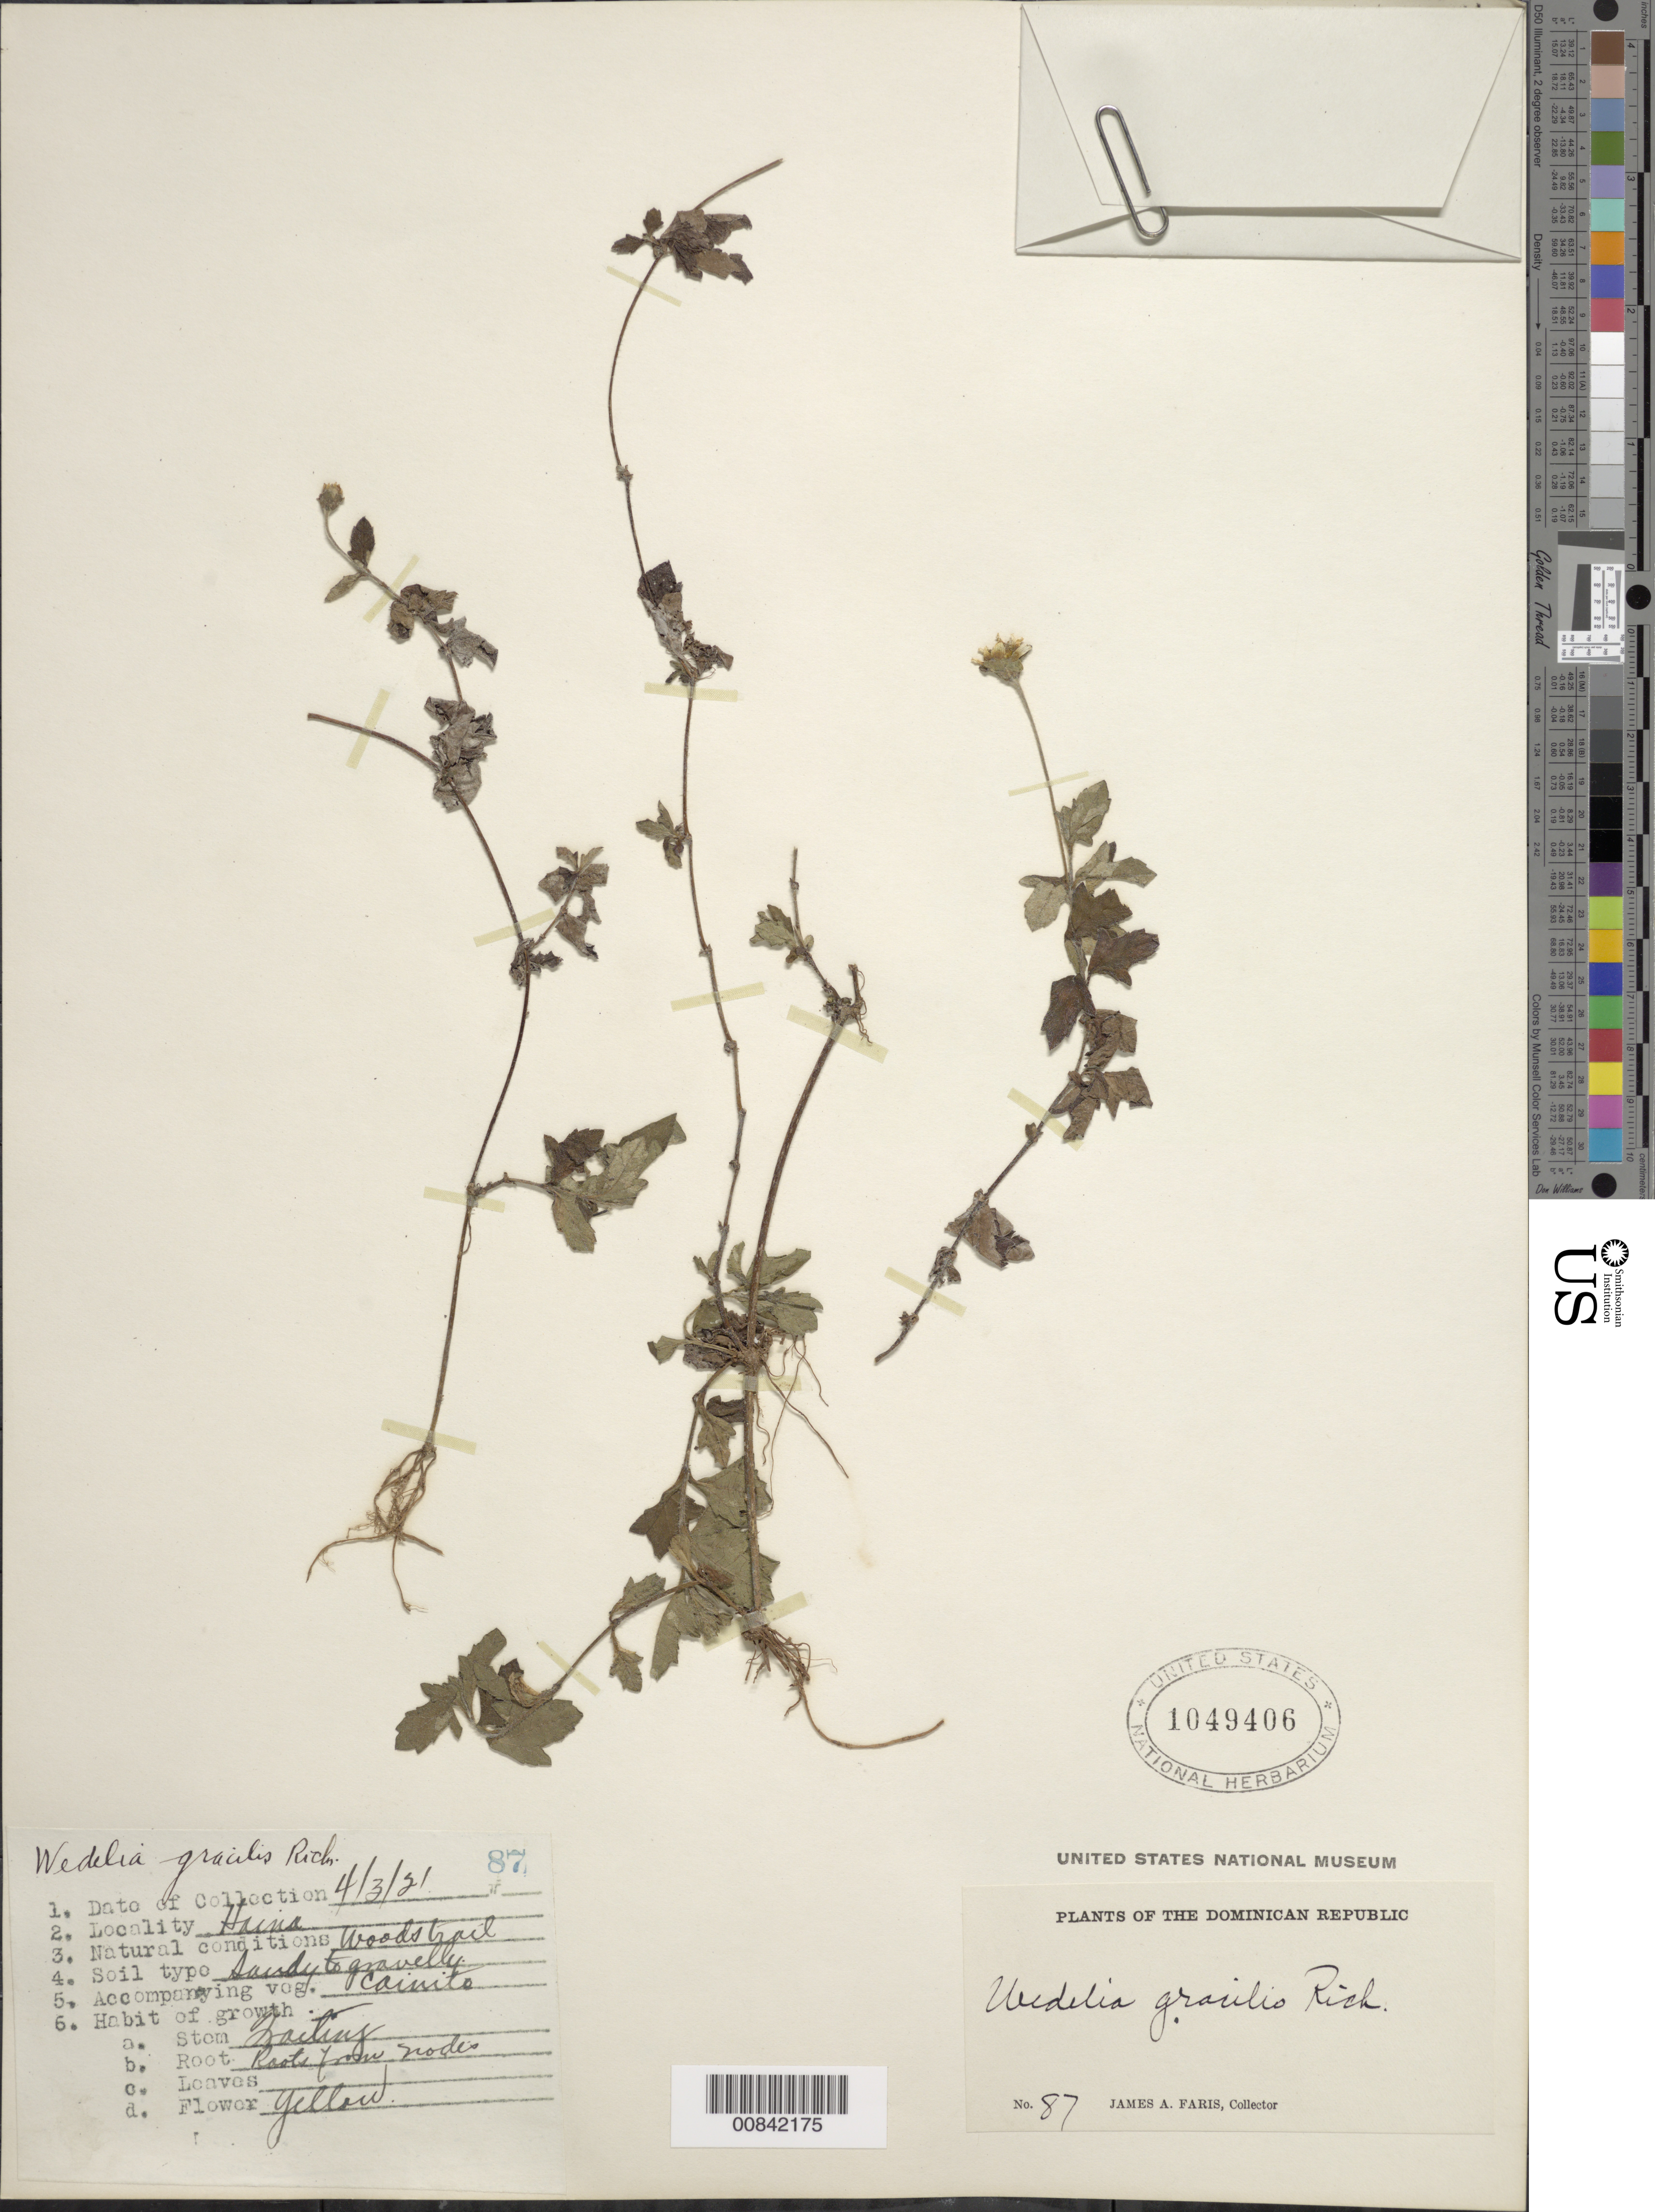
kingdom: Plantae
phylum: Tracheophyta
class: Magnoliopsida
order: Asterales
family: Asteraceae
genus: Sphagneticola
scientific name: Sphagneticola gracilis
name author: (Rich.) Pruski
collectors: J. Faris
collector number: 87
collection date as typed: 03 Apr 1921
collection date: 1921-04-03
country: Dominican Republic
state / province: San Cristóbal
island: Hispaniola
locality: Haina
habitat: Wood's trail in sandy to gravelly soil with Caimito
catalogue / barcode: US 1049406